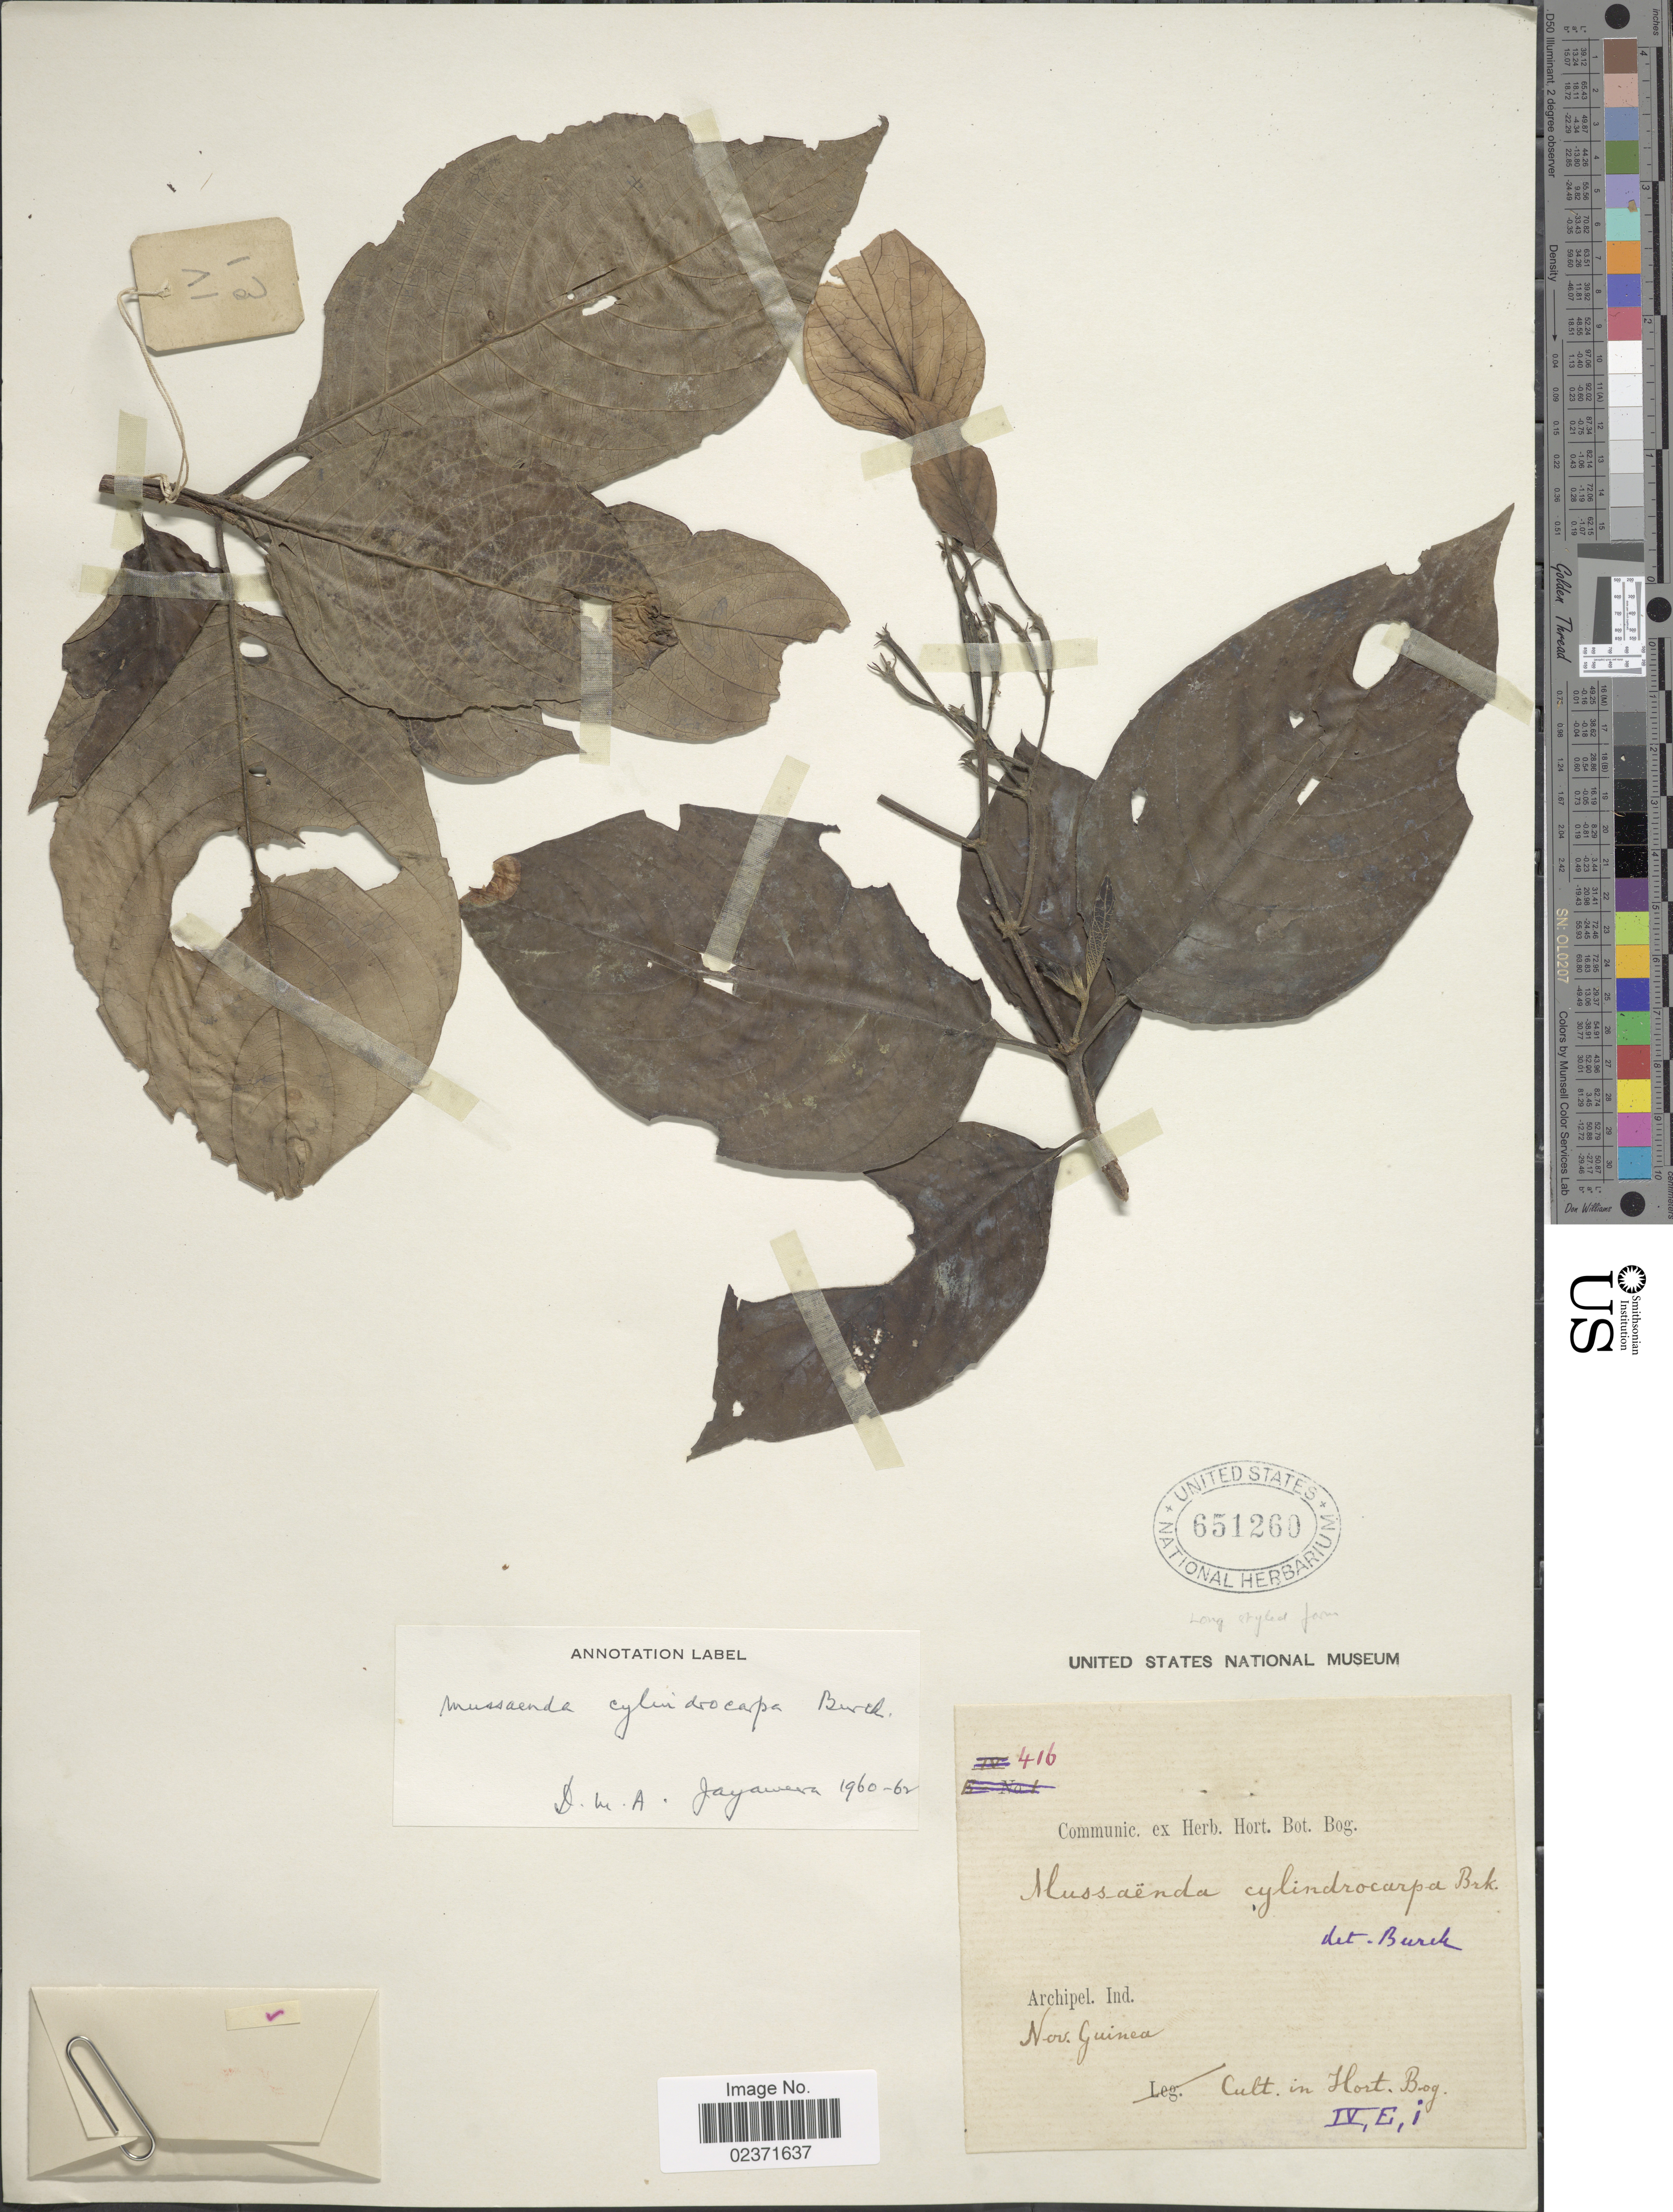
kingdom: Plantae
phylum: Tracheophyta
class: Magnoliopsida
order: Gentianales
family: Rubiaceae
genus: Mussaenda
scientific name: Mussaenda cylindrocarpa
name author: Burck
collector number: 416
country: Papua New Guinea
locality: Archipel. Ind. Nov. Guinea. Hort Bog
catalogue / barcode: US 651260